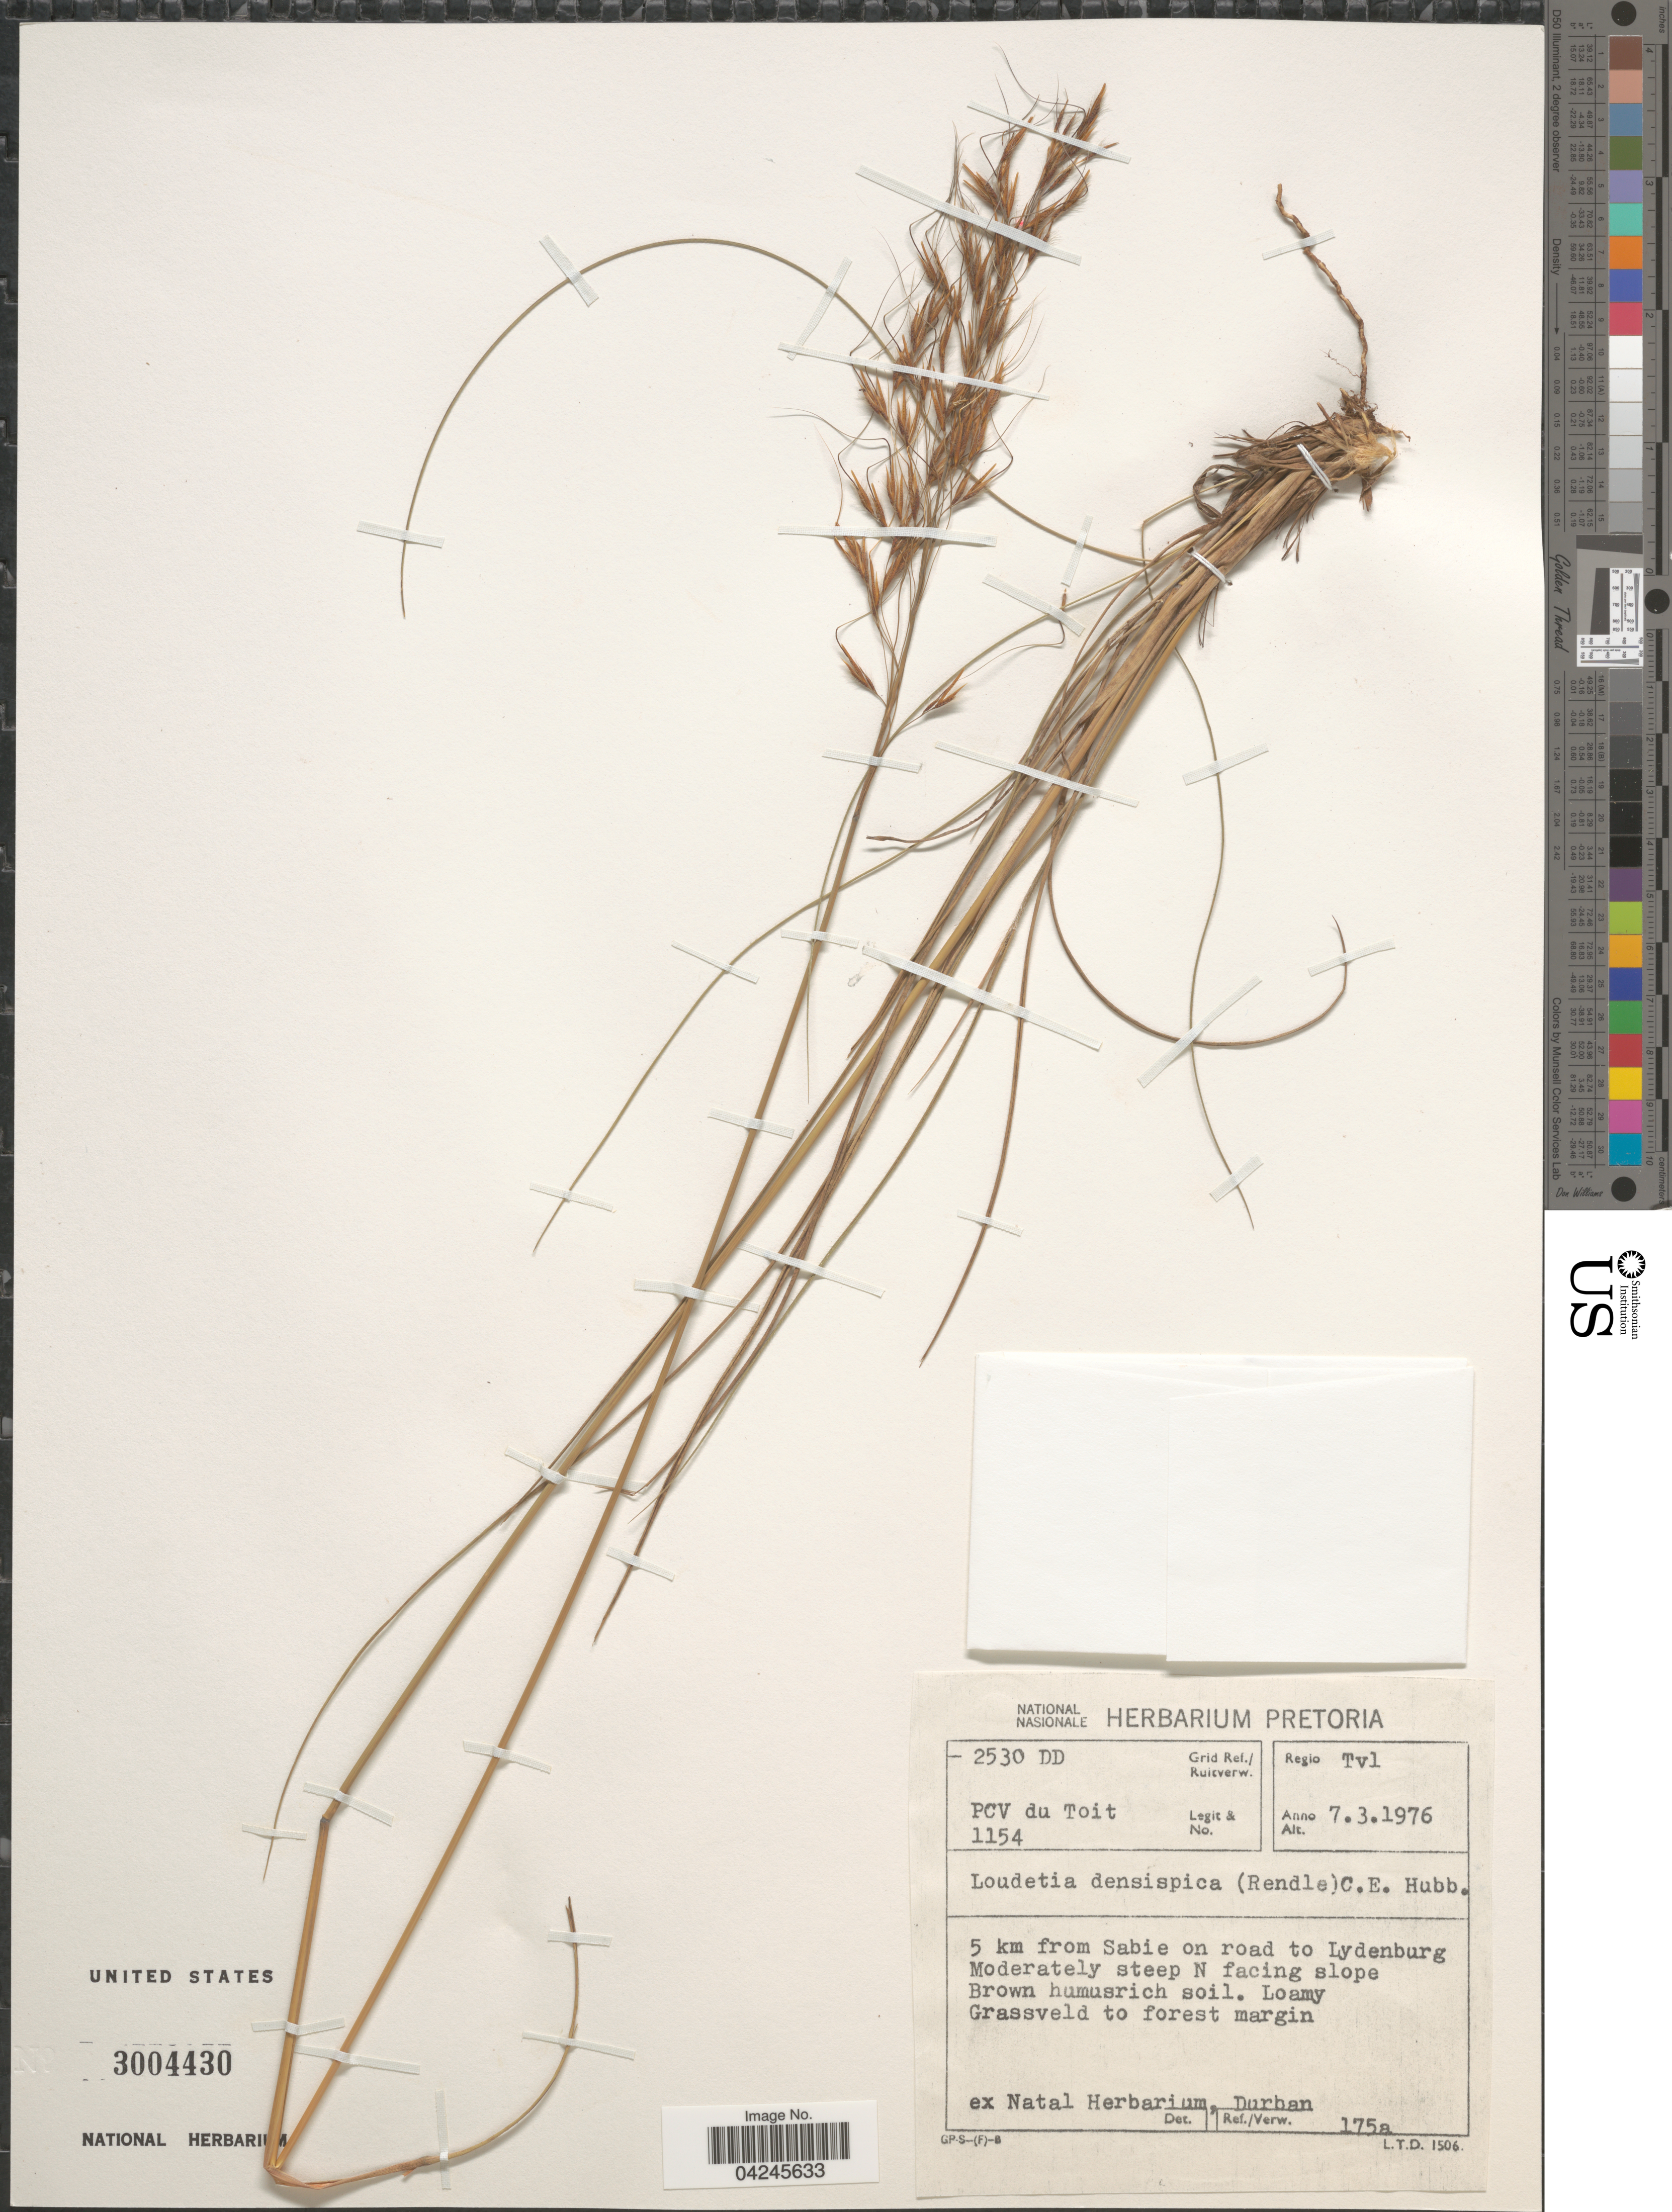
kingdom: Plantae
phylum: Tracheophyta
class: Liliopsida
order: Poales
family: Poaceae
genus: Loudetia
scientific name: Loudetia densispica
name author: (Rendle) C. E. Hubb.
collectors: P. Du Toit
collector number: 1154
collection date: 1976-03-07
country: South Africa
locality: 2530 DD Grid Ref./ Ruitverw. Regio Tvl. 5 km from Sabie on road to Lydenburg. Moderately steep N facing slope.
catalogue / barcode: US 3004430